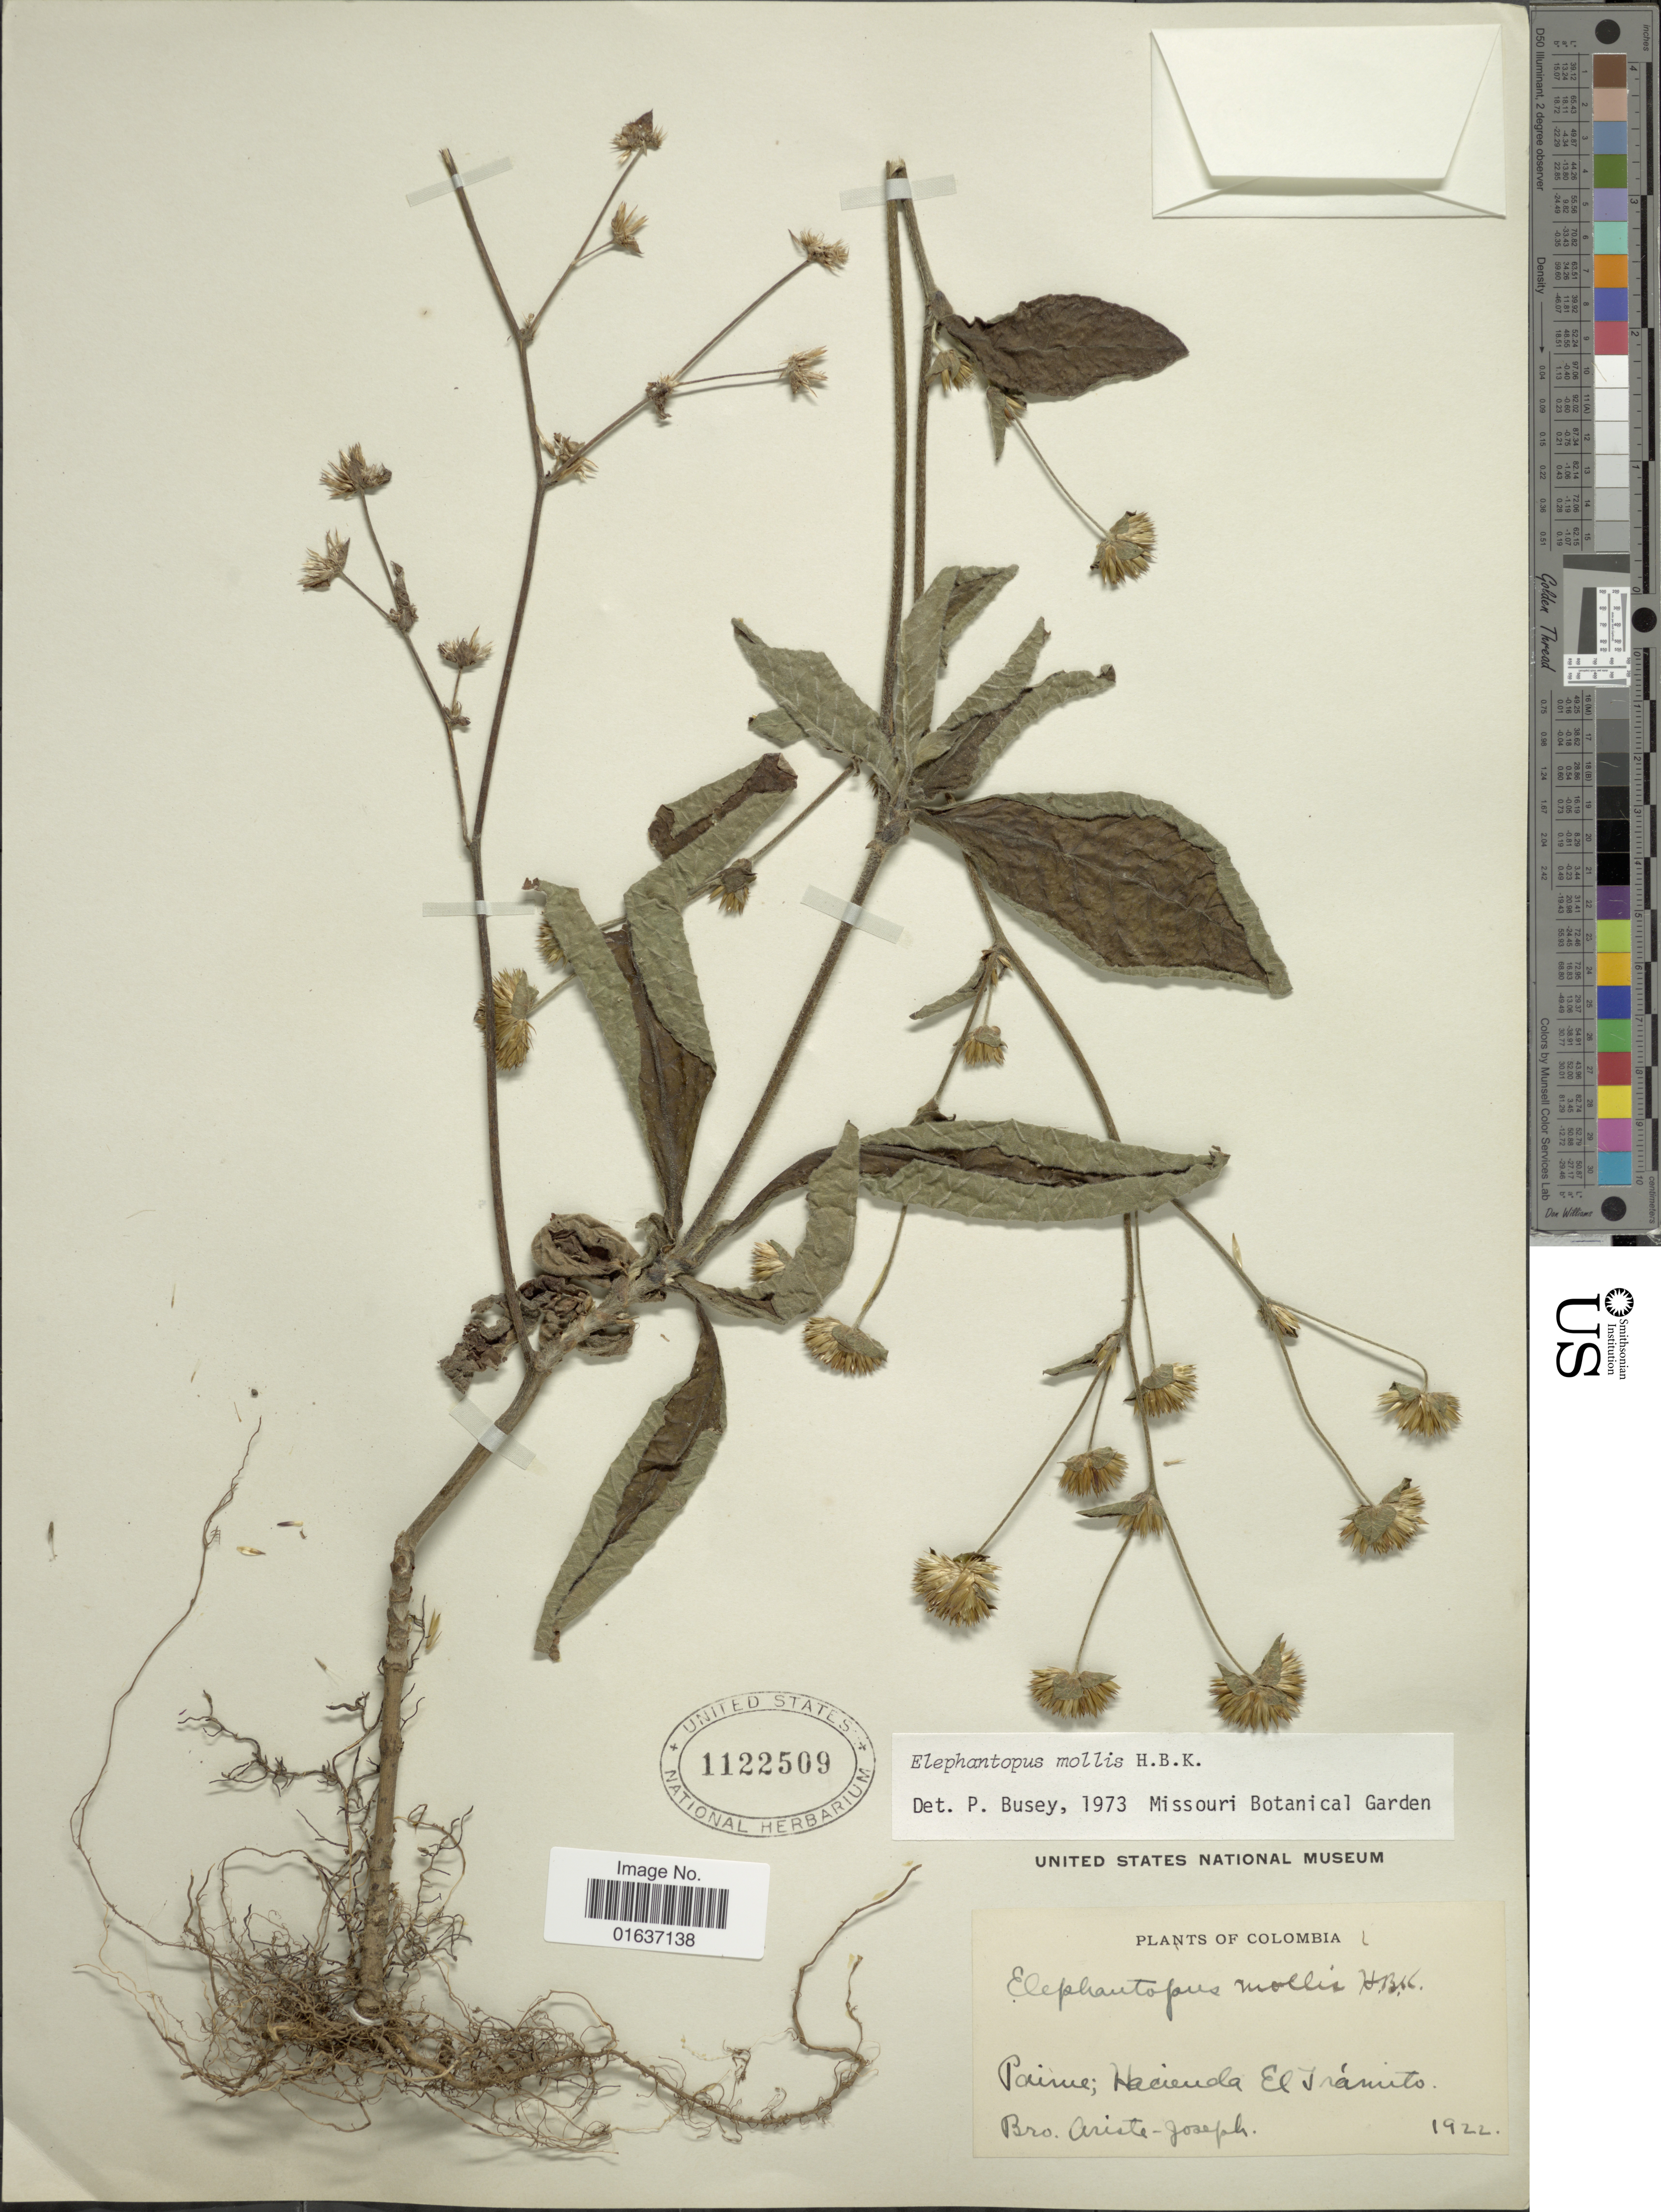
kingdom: Plantae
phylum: Tracheophyta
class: Magnoliopsida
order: Asterales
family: Asteraceae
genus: Elephantopus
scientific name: Elephantopus mollis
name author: Kunth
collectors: Bro. Ariste-Joseph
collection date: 1922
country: Colombia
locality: Pairue; Hacienda el Irámito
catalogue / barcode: US 1122509